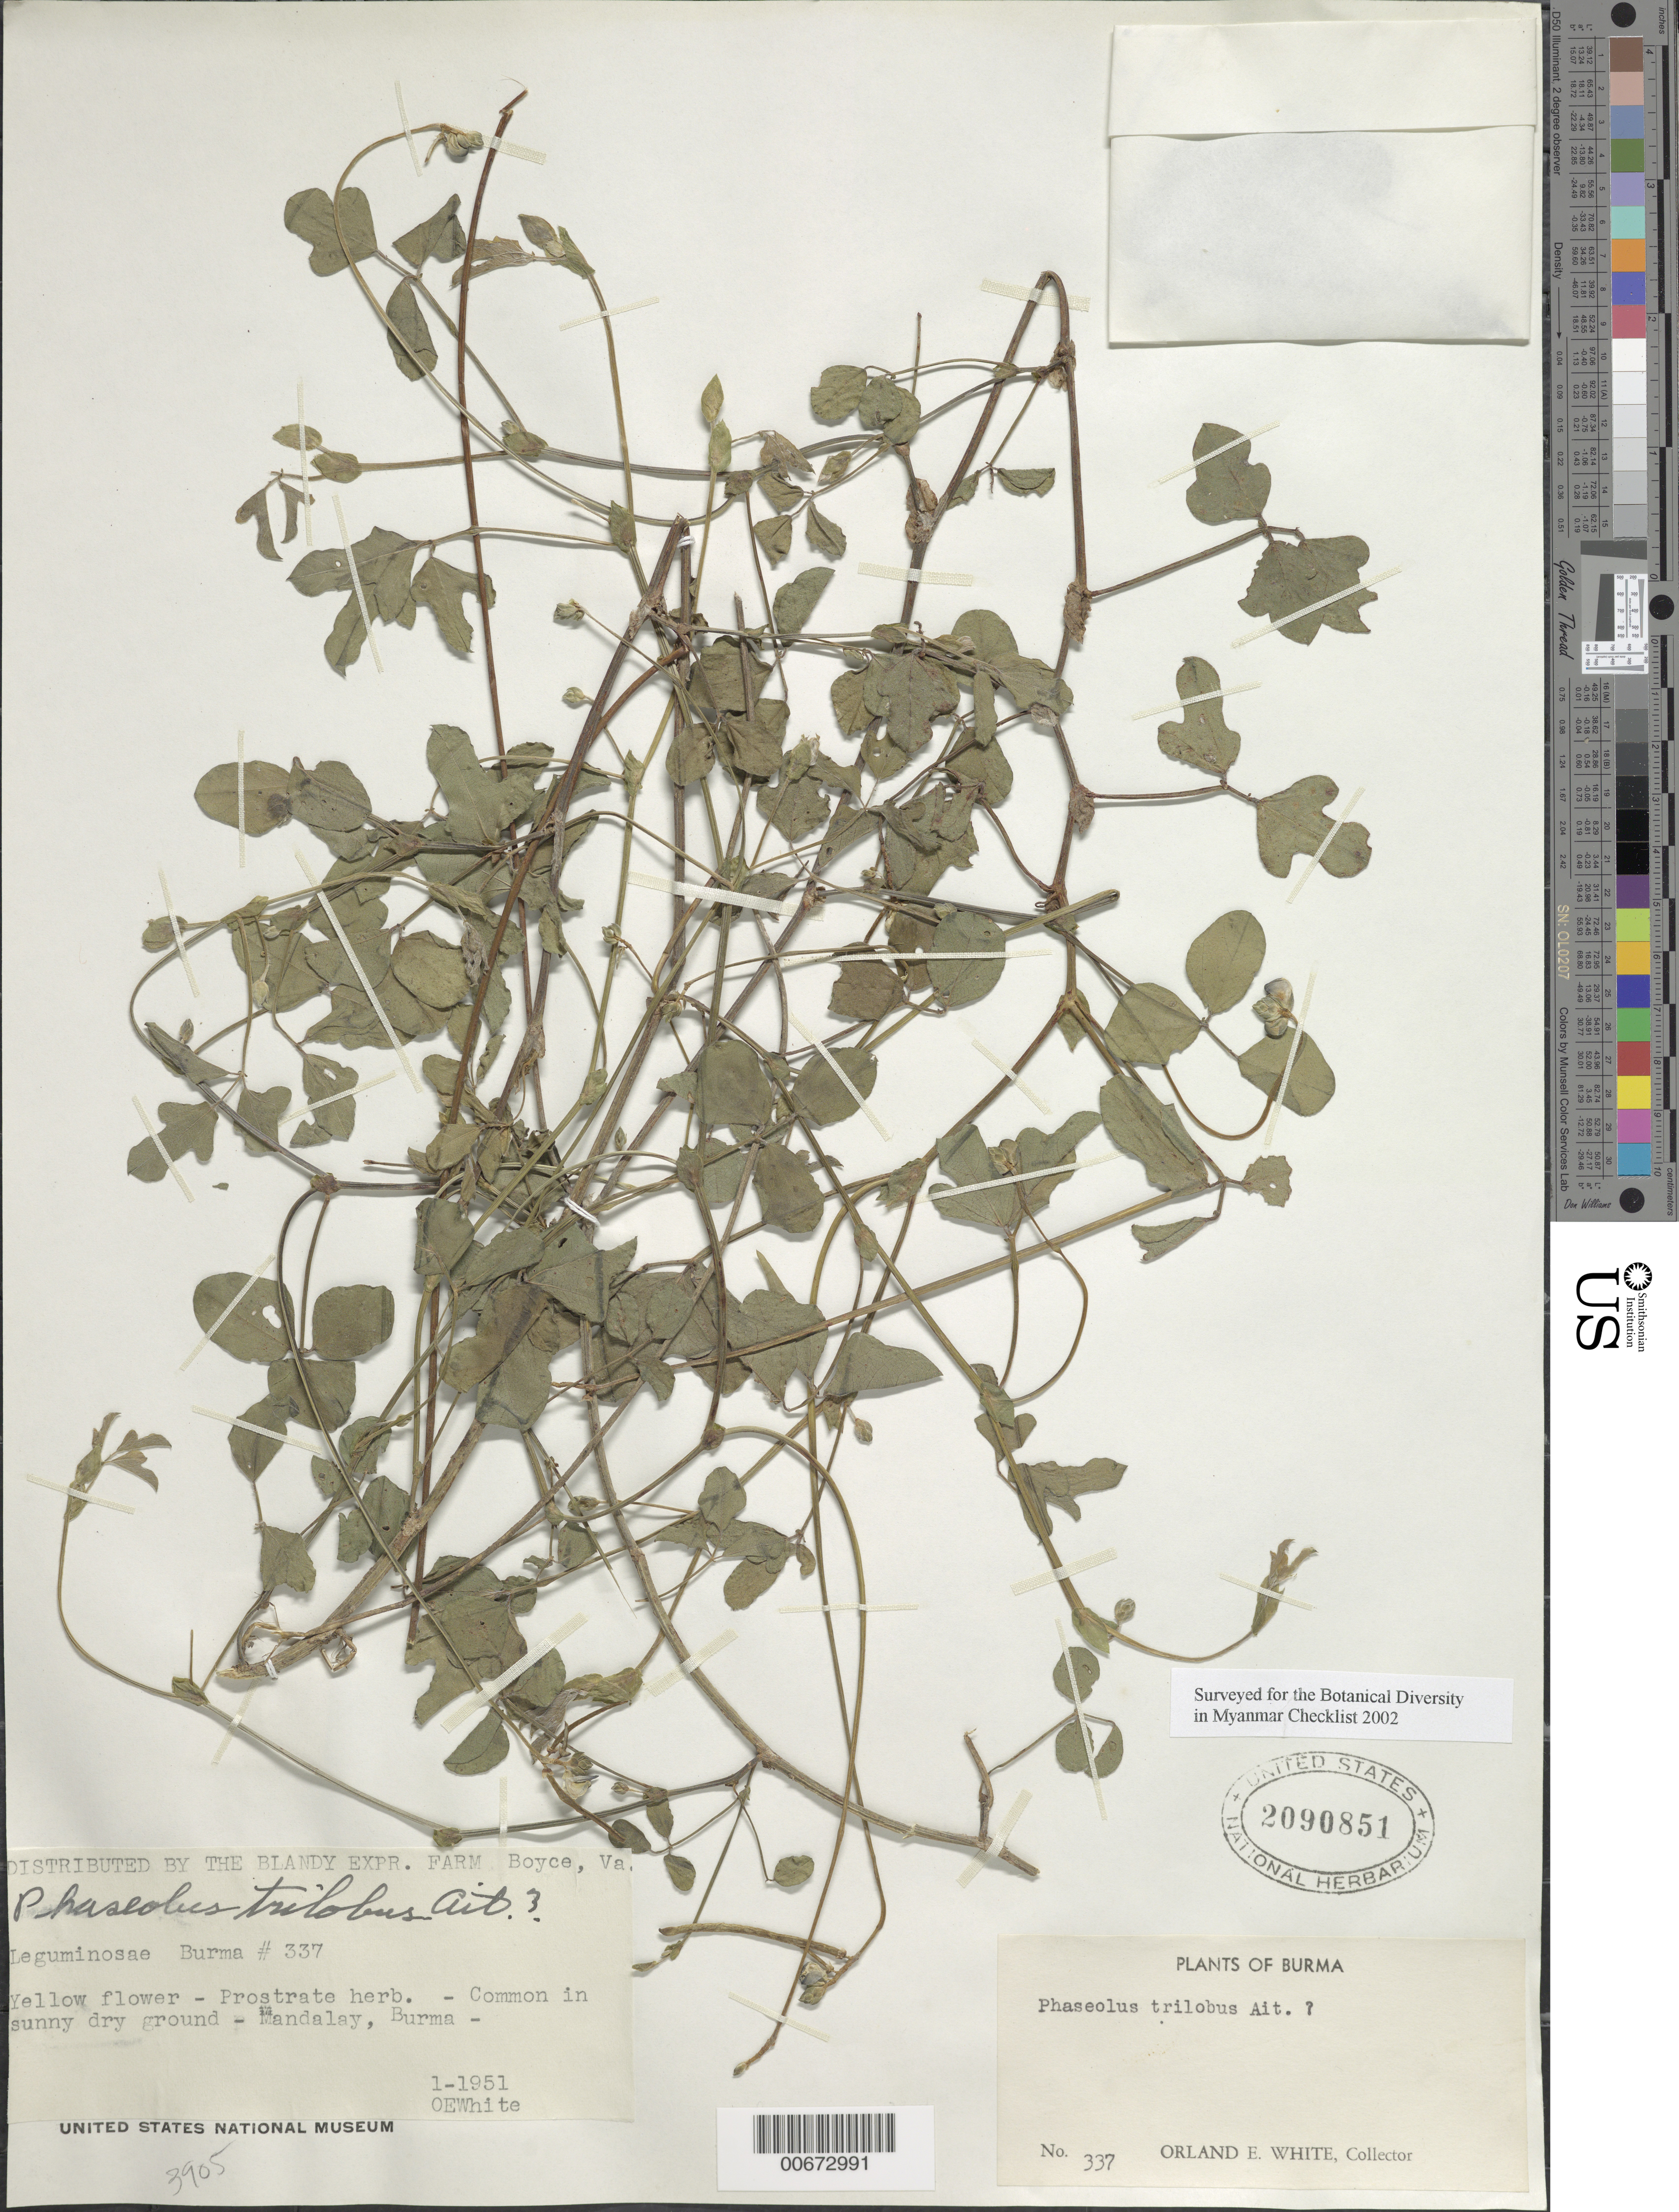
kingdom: Plantae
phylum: Tracheophyta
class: Magnoliopsida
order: Fabales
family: Fabaceae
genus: Vigna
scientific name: Vigna trilobata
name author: (L.) Verdc.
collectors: O. E. White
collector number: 337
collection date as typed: Jan 1951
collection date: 1951-01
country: Myanmar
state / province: Mandalay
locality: Mandalay.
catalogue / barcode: US 2090851